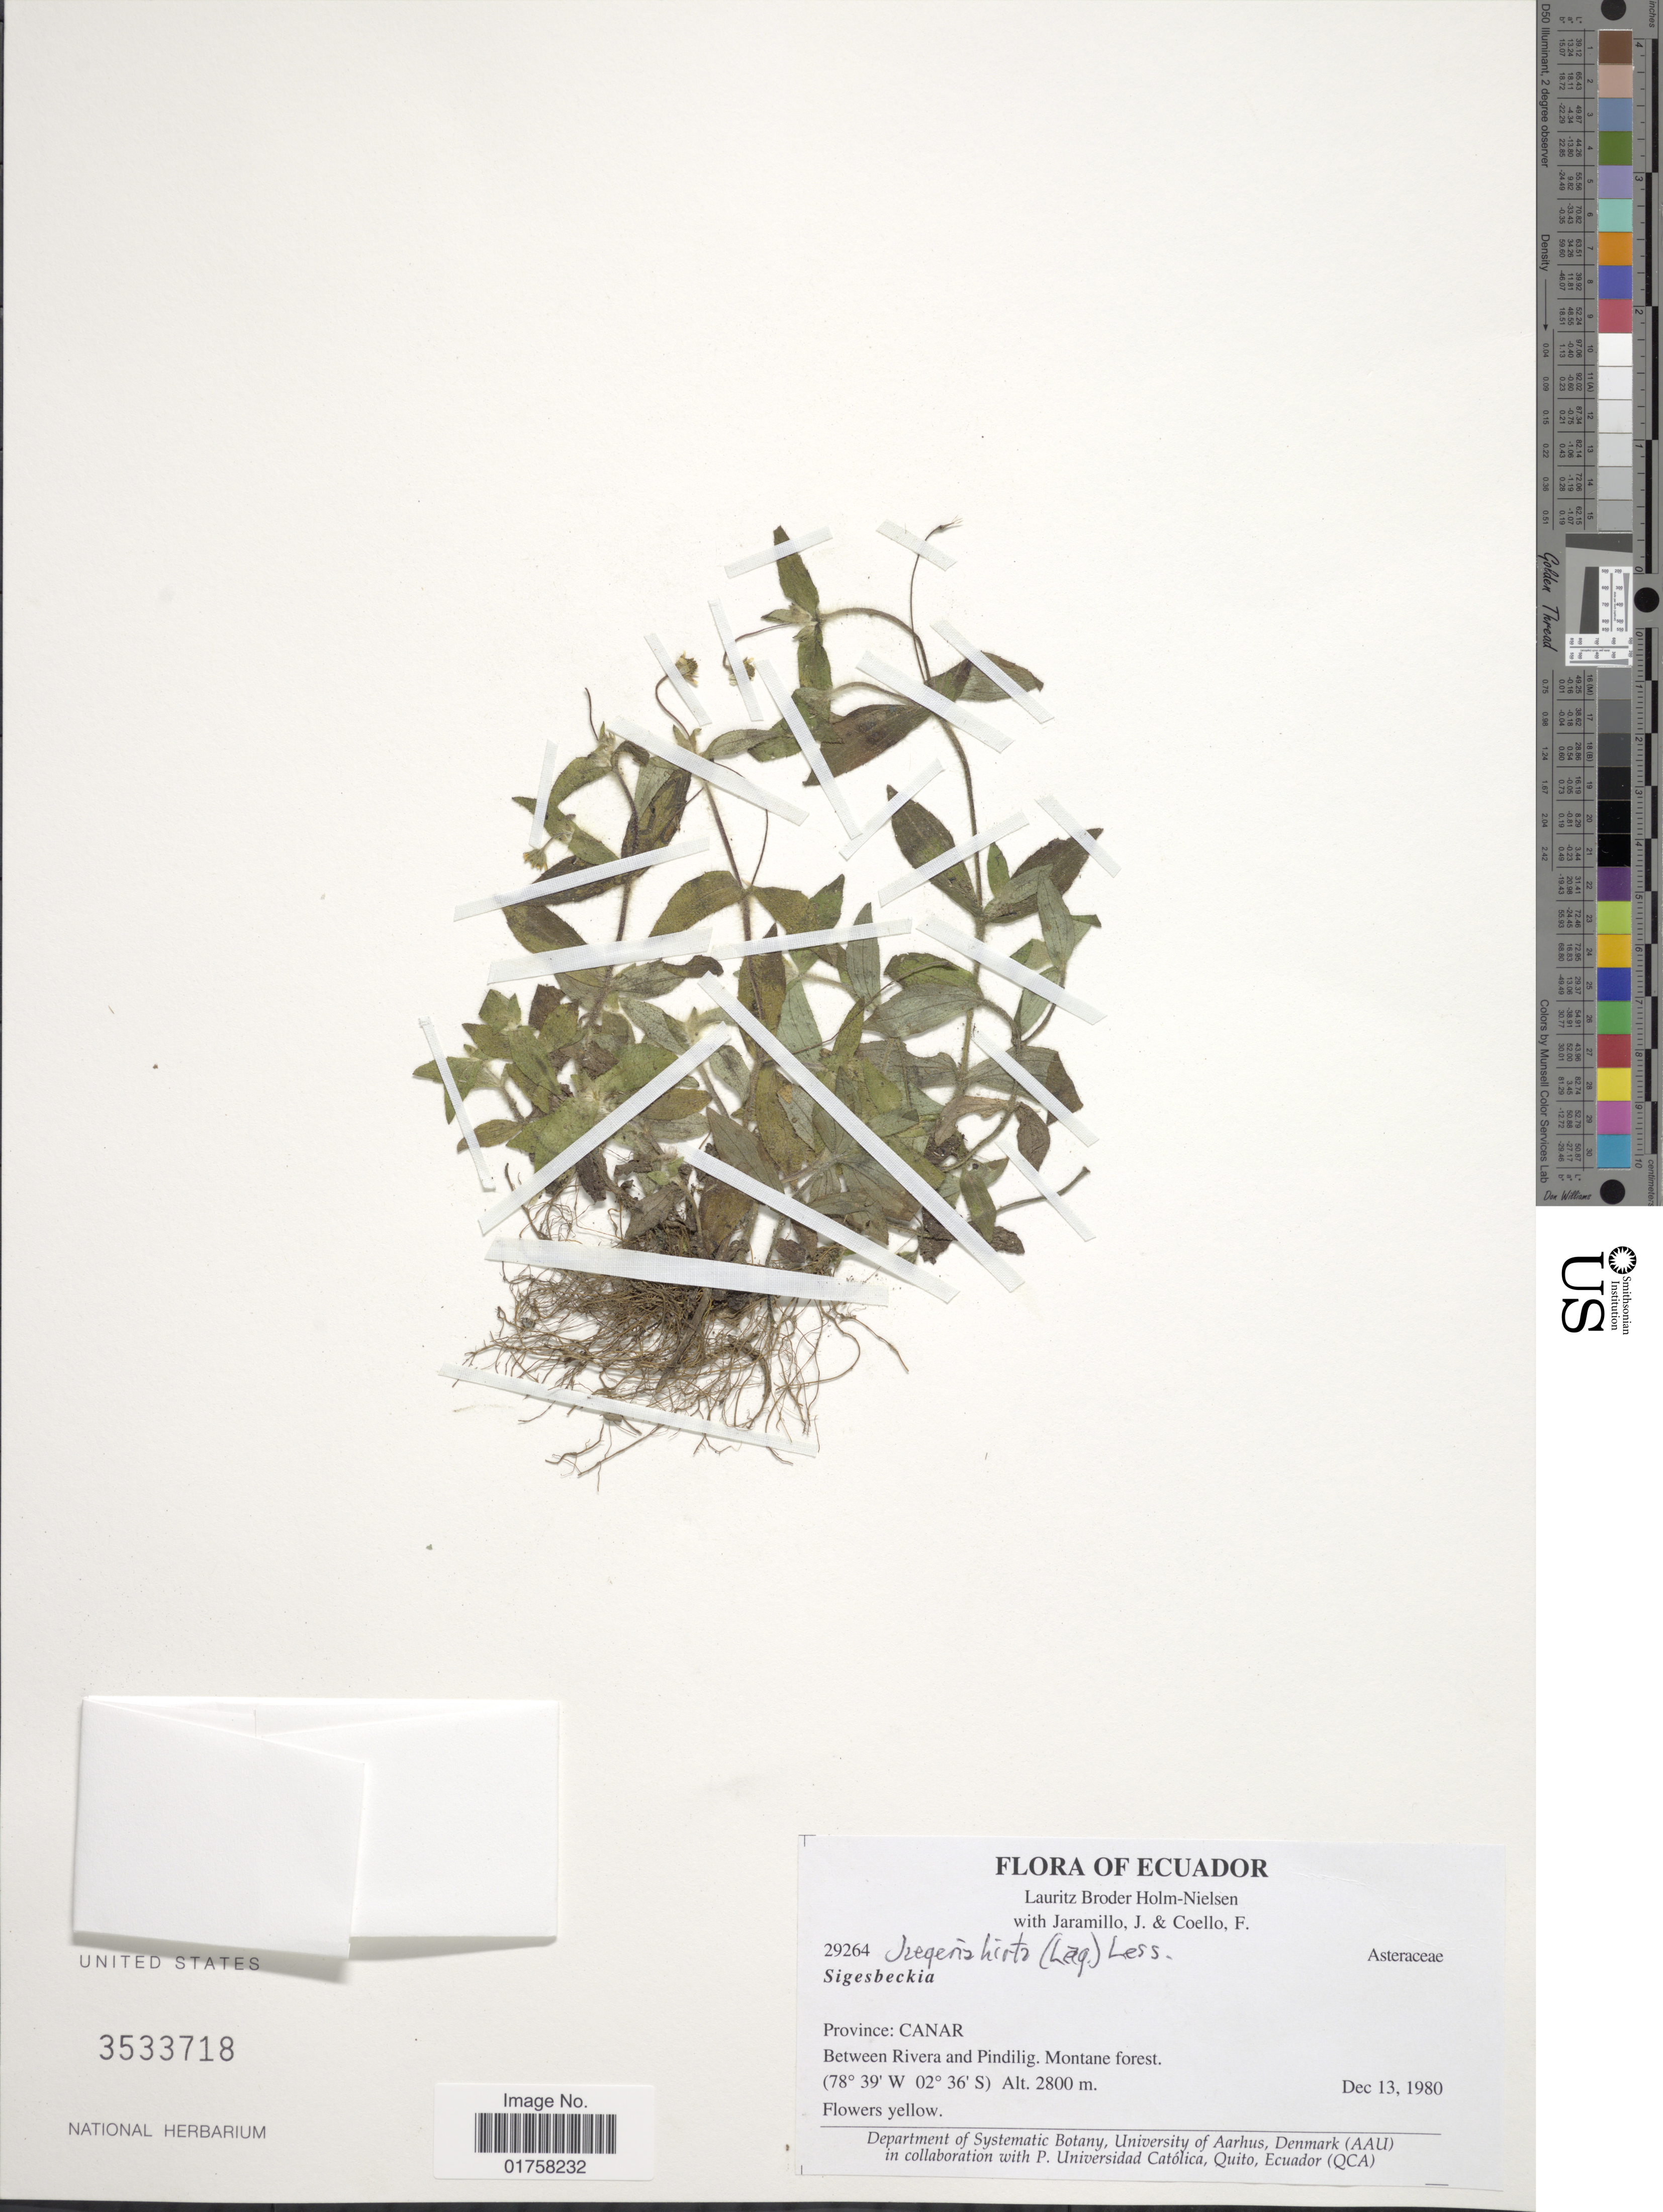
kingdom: Plantae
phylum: Tracheophyta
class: Magnoliopsida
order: Asterales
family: Asteraceae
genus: Jaegeria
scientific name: Jaegeria hirta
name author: (Lag.) Less.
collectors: L. B. Holm-Nielsen, J. Jaramillo & F. Coello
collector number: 29264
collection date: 1980-12-13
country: Ecuador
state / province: Cañar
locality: Between Rivera and Pindilig. Montane forest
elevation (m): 2800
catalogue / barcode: US 3533718